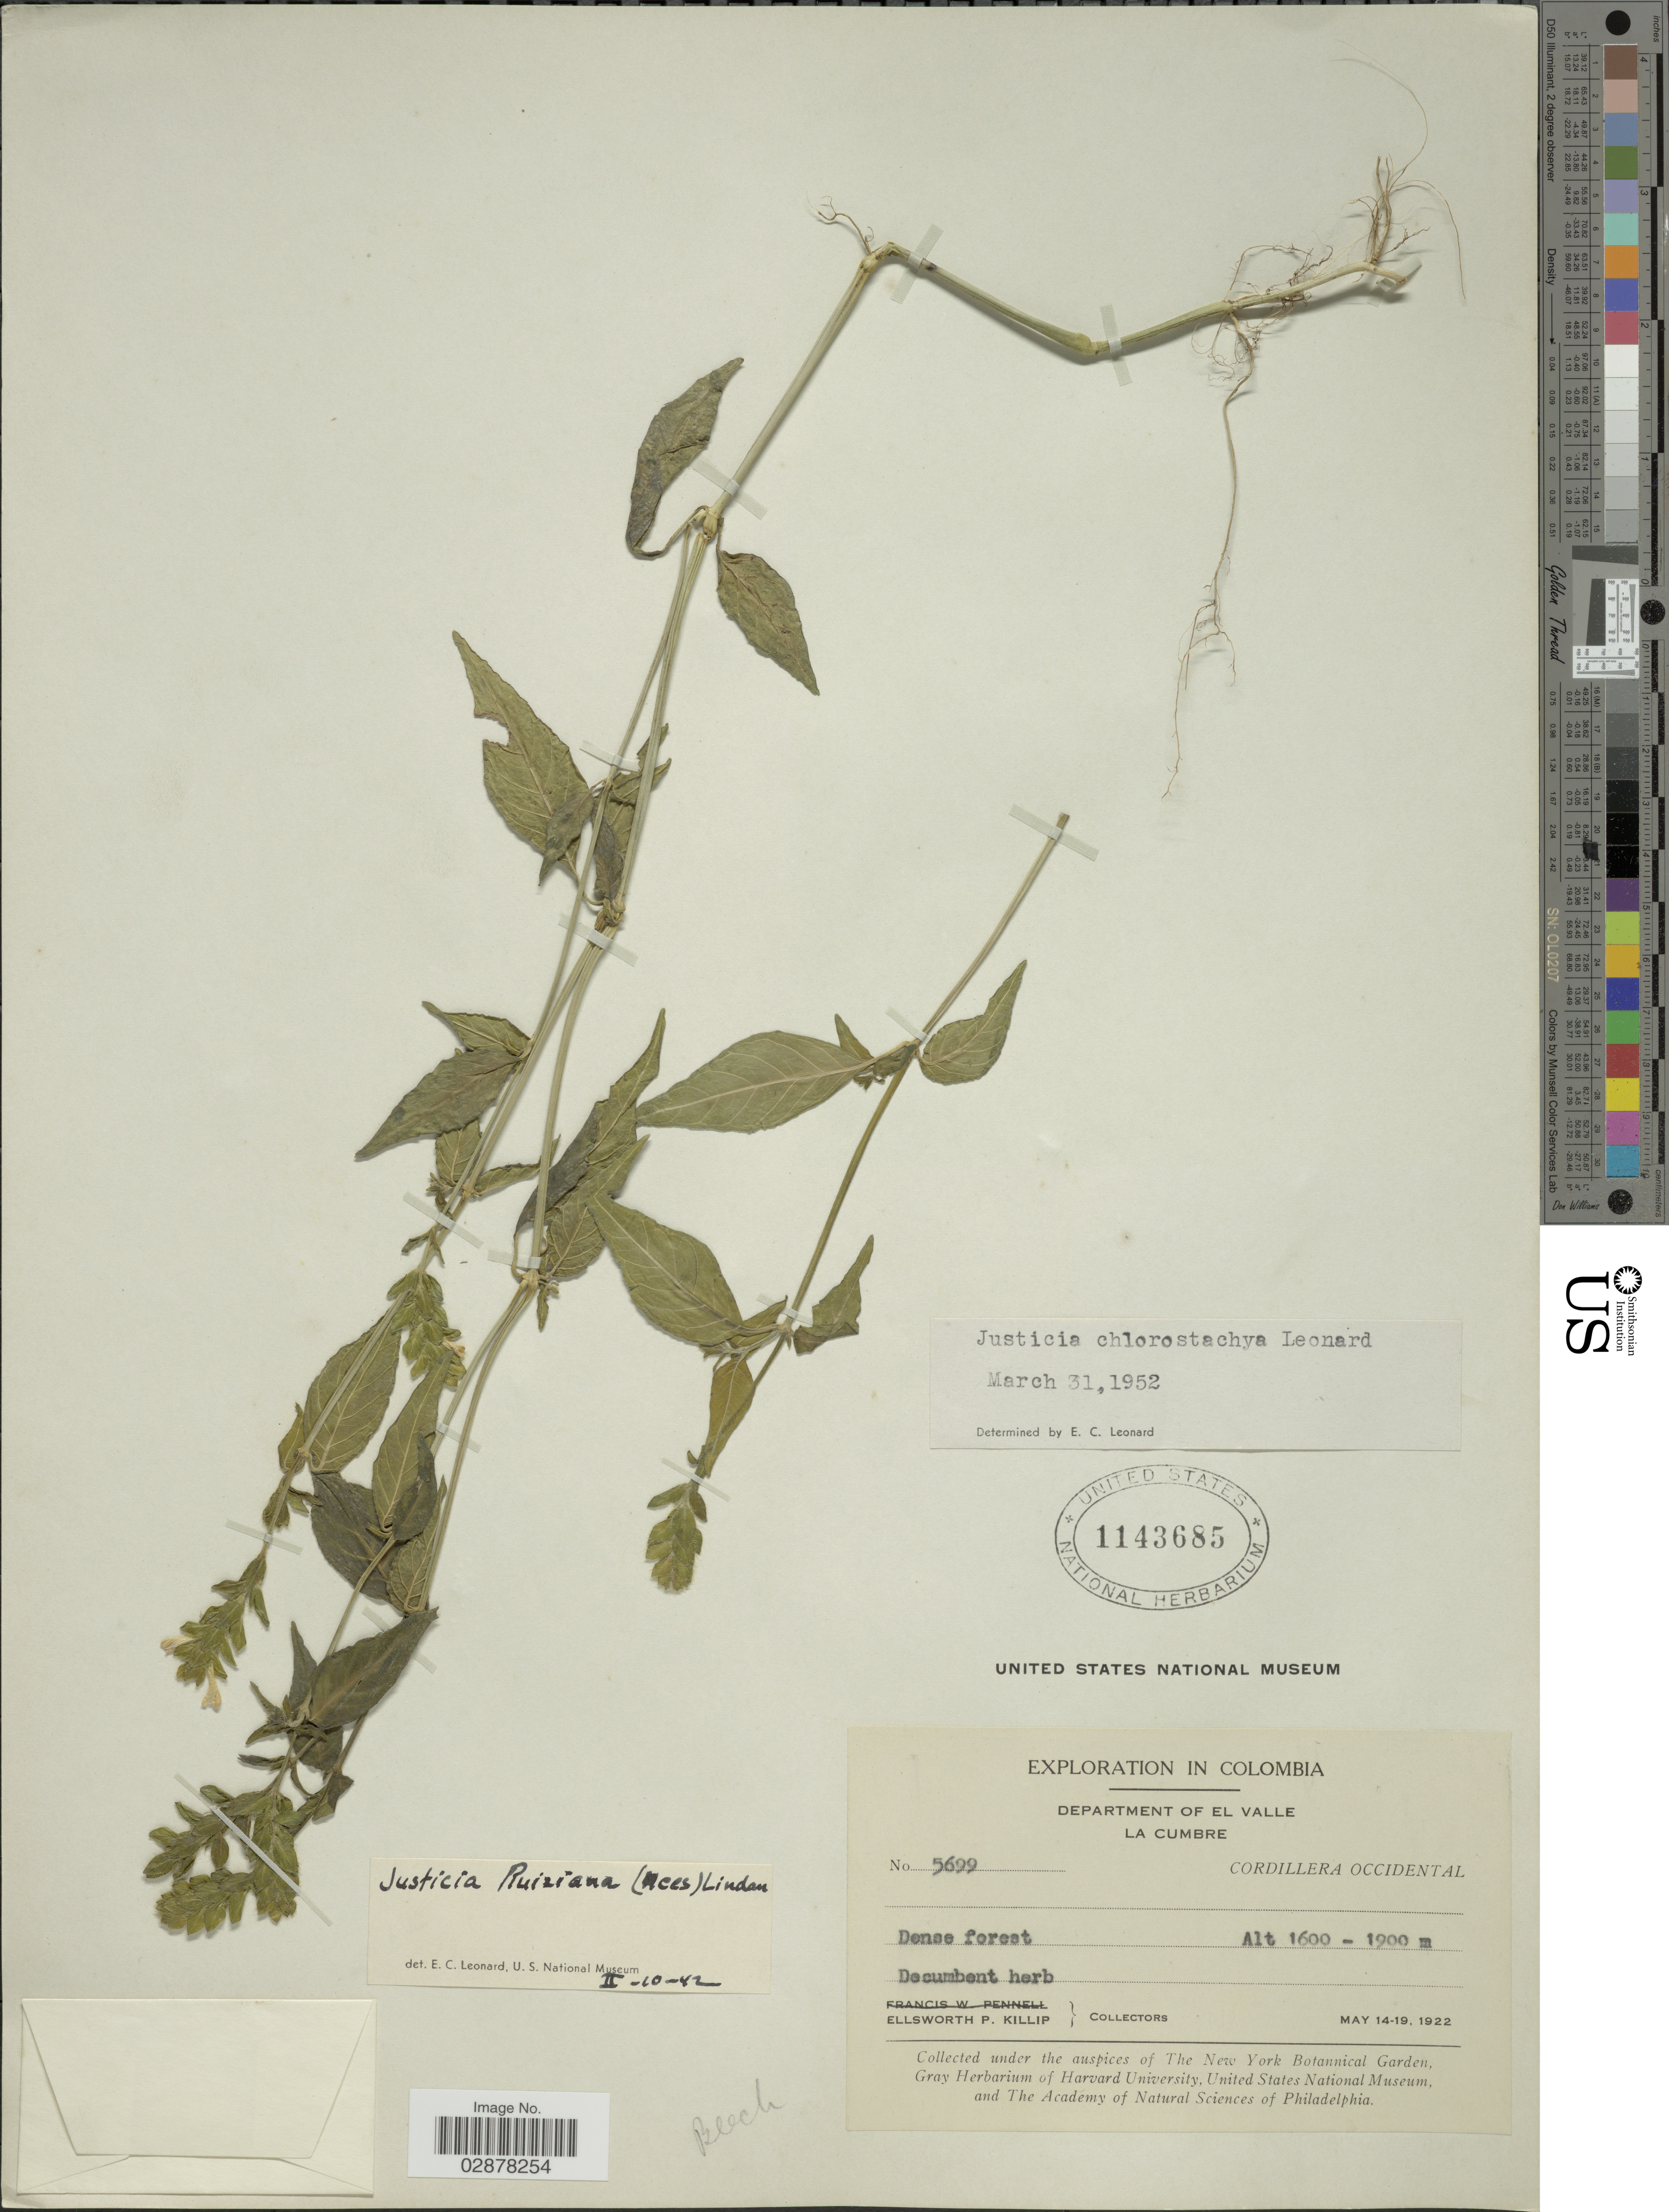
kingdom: Plantae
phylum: Tracheophyta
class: Magnoliopsida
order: Lamiales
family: Acanthaceae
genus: Justicia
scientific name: Justicia chlorostachya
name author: Leonard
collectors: E. P. Killip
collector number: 5699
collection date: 1922-05-14/1922-05-19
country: Colombia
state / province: Valle del Cauca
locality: Department of El Valle, La Cumbre, Cordillera Occidental.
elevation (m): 1600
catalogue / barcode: US 1143685